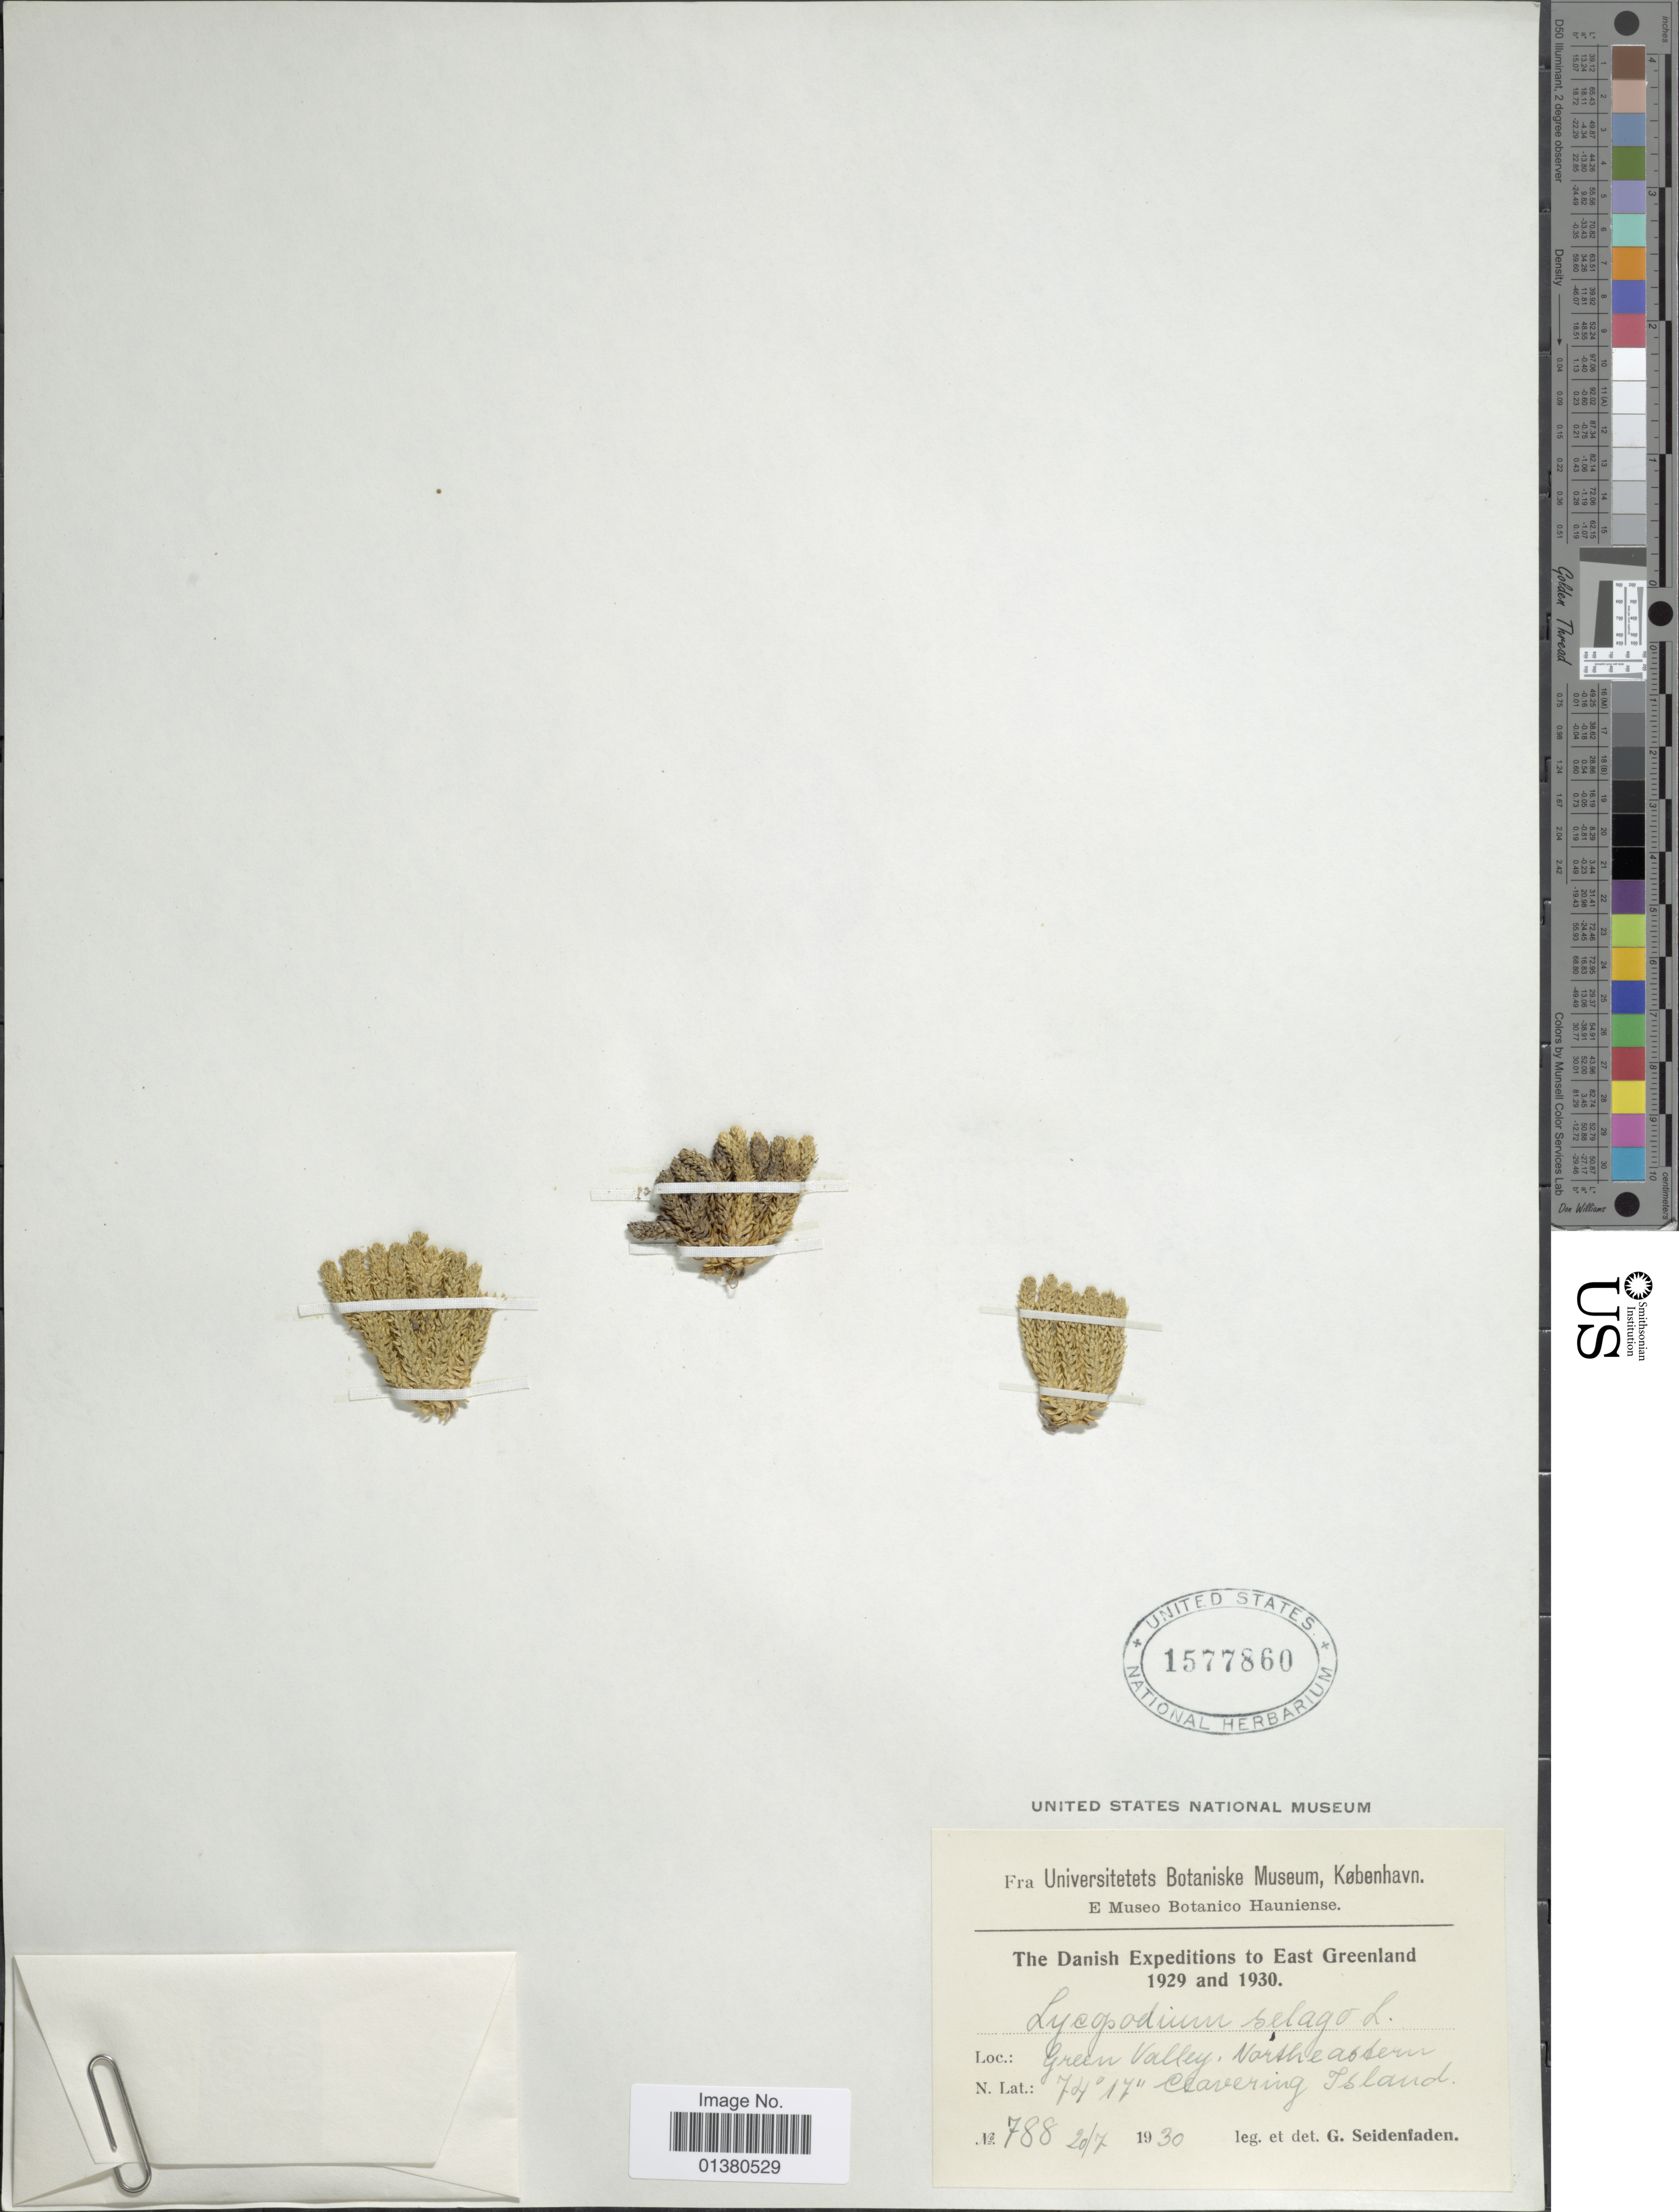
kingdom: Plantae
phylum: Tracheophyta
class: Lycopodiopsida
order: Lycopodiales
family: Lycopodiaceae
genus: Huperzia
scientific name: Huperzia selago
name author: (L.) Bernh. ex Schrank & Mart.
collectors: G. Seidenfaden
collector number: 788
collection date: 1930-07-20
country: Greenland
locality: Green Valley, North aster Clavering Island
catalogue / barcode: US 1577860